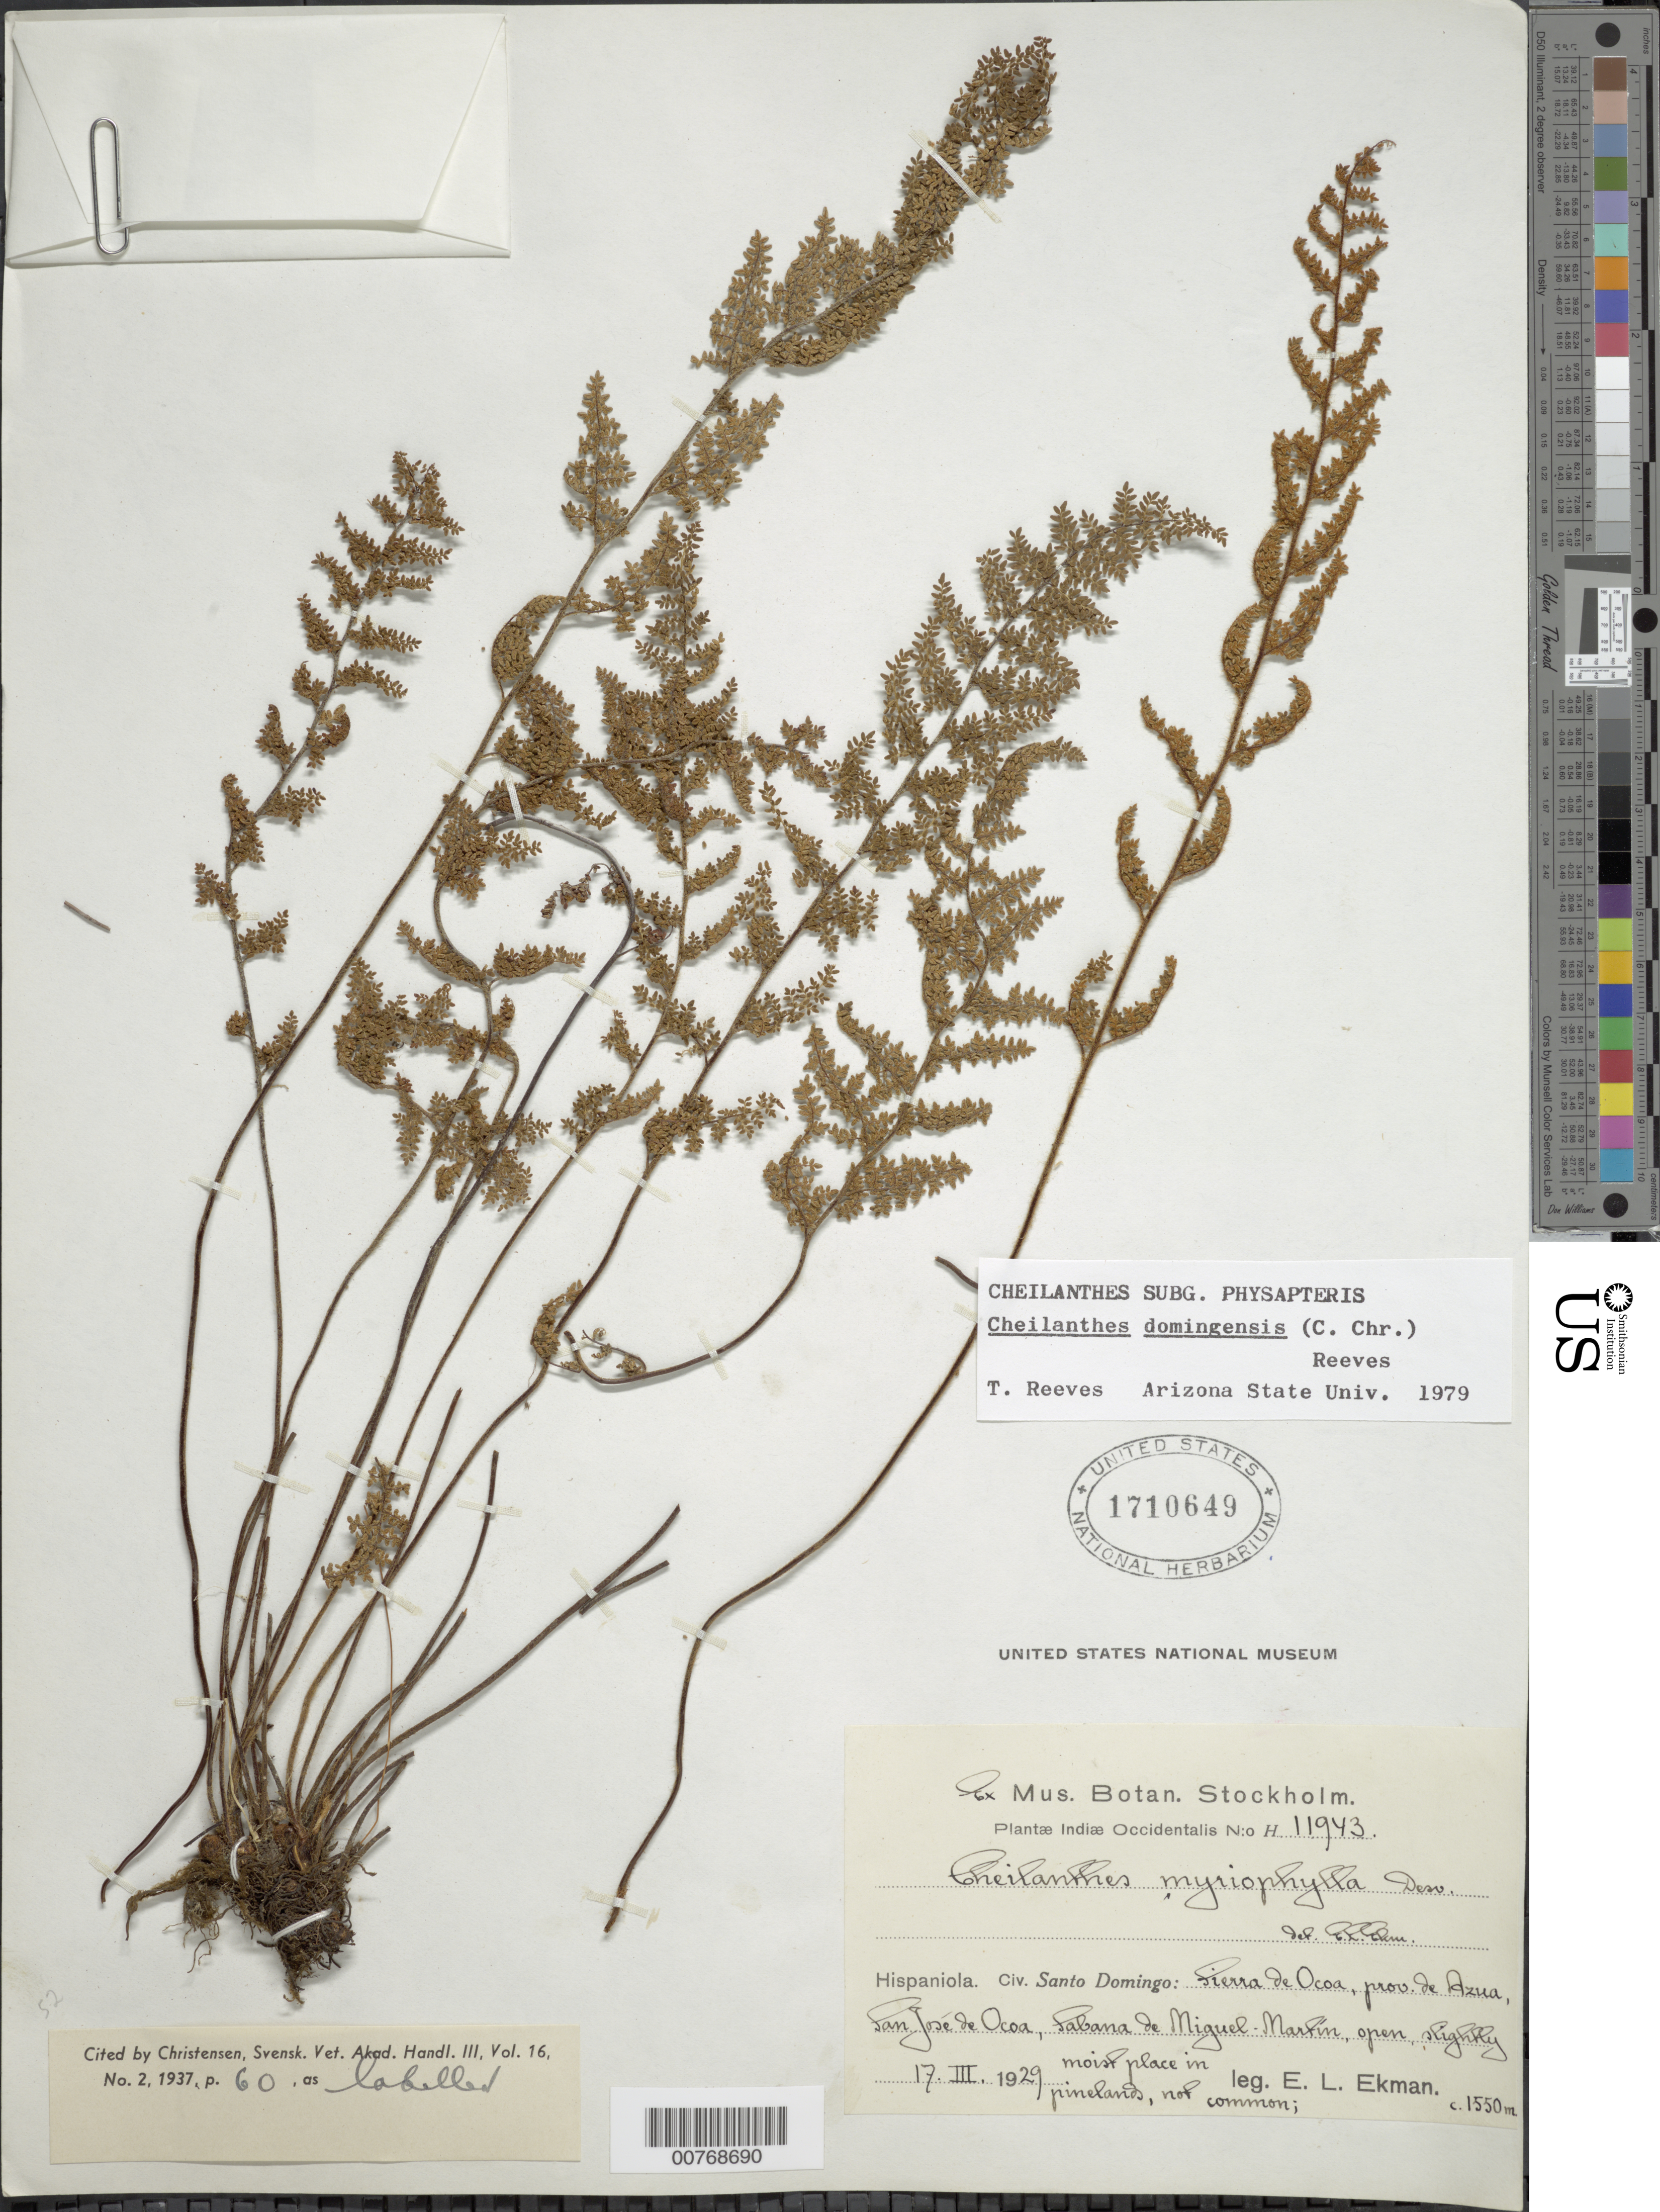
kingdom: Plantae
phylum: Tracheophyta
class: Polypodiopsida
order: Polypodiales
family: Pteridaceae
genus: Notholaena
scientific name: Notholaena trichomanoides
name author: (L.) Desv.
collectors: E. L. Ekman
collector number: H 11943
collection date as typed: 17 Mar 1929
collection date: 1929-03-17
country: Dominican Republic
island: Hispaniola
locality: Santo Domingo, Sierra de Ocoa, Provincia Azua, San José de Ocoa, Sabana de Miguel Martin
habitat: Open slightly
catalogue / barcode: US 1710649